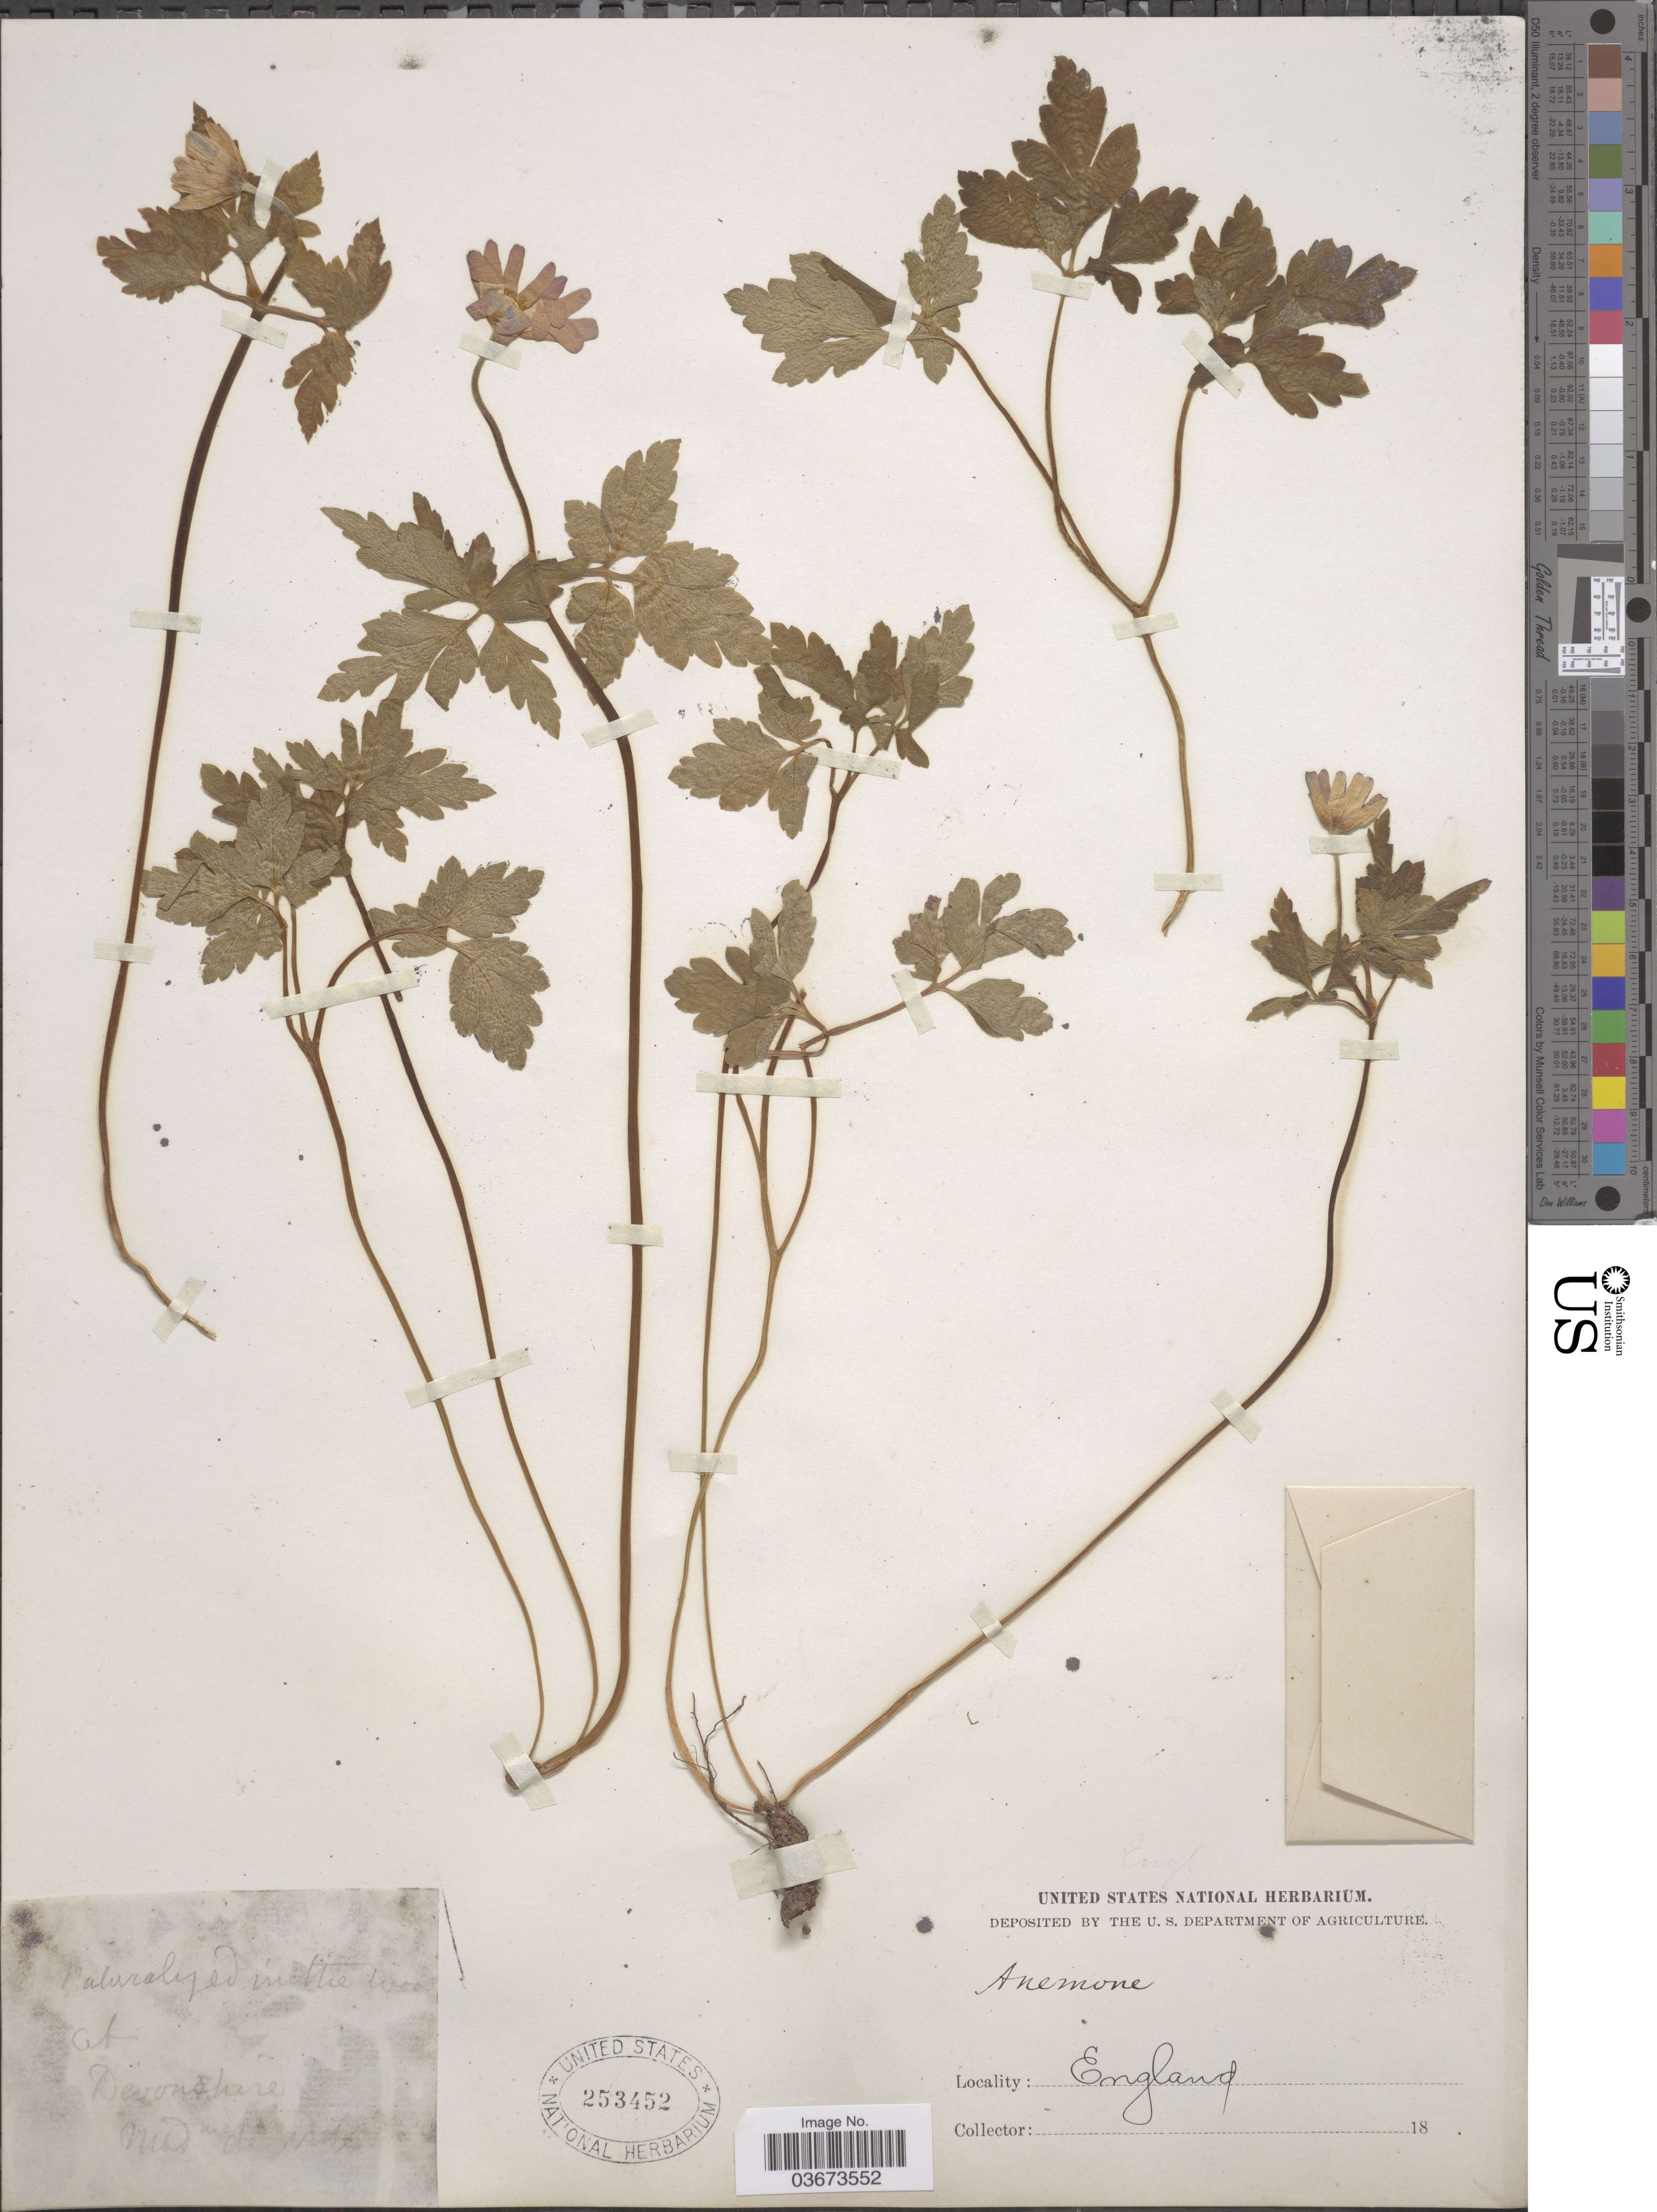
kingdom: Plantae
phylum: Tracheophyta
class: Magnoliopsida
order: Ranunculales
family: Ranunculaceae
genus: Anemone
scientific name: Anemone sp.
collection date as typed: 18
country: United Kingdom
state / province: England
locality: Devonshire.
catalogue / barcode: US 253452